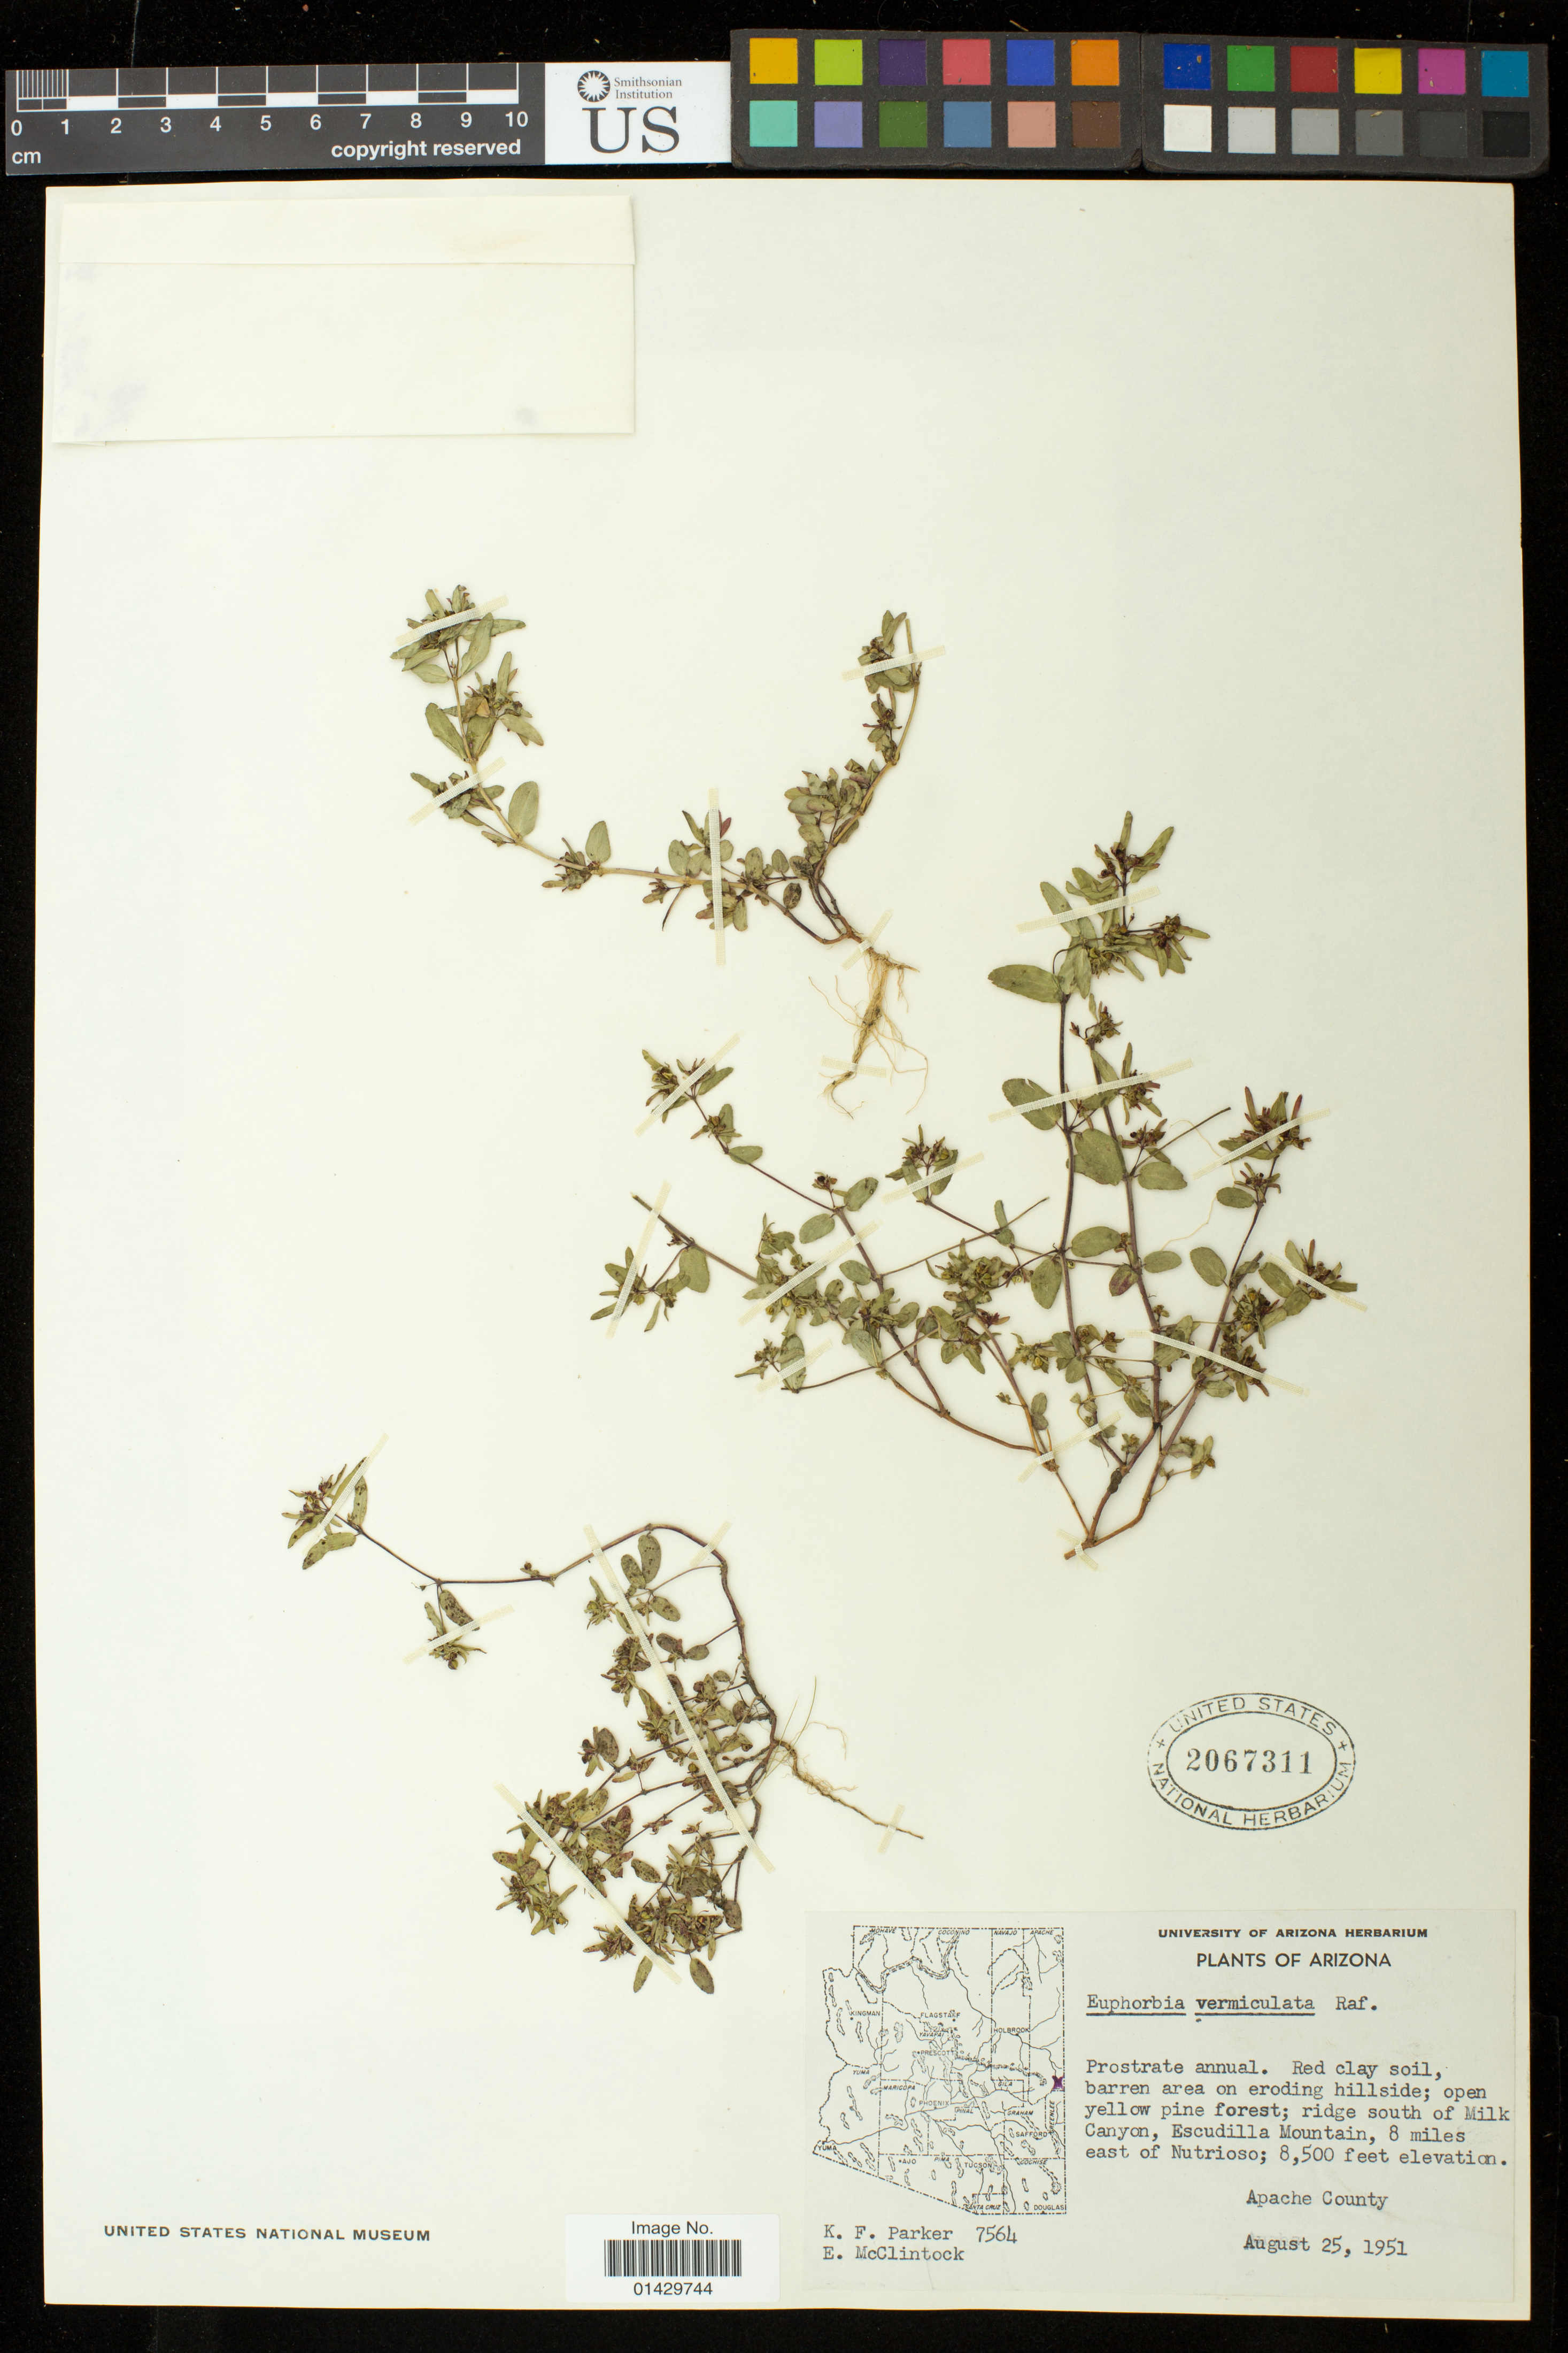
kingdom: Plantae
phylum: Tracheophyta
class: Magnoliopsida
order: Malpighiales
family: Euphorbiaceae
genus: Euphorbia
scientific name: Euphorbia vermiculata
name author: Raf.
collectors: K. F. Parker & E. McClintock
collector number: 7564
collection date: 1951-08-25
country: United States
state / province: Arizona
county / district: Apache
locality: Ridge south of Milk Canyon, Escudilla Mountain, 8 miles east of Nutrisso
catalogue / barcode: US 2067311